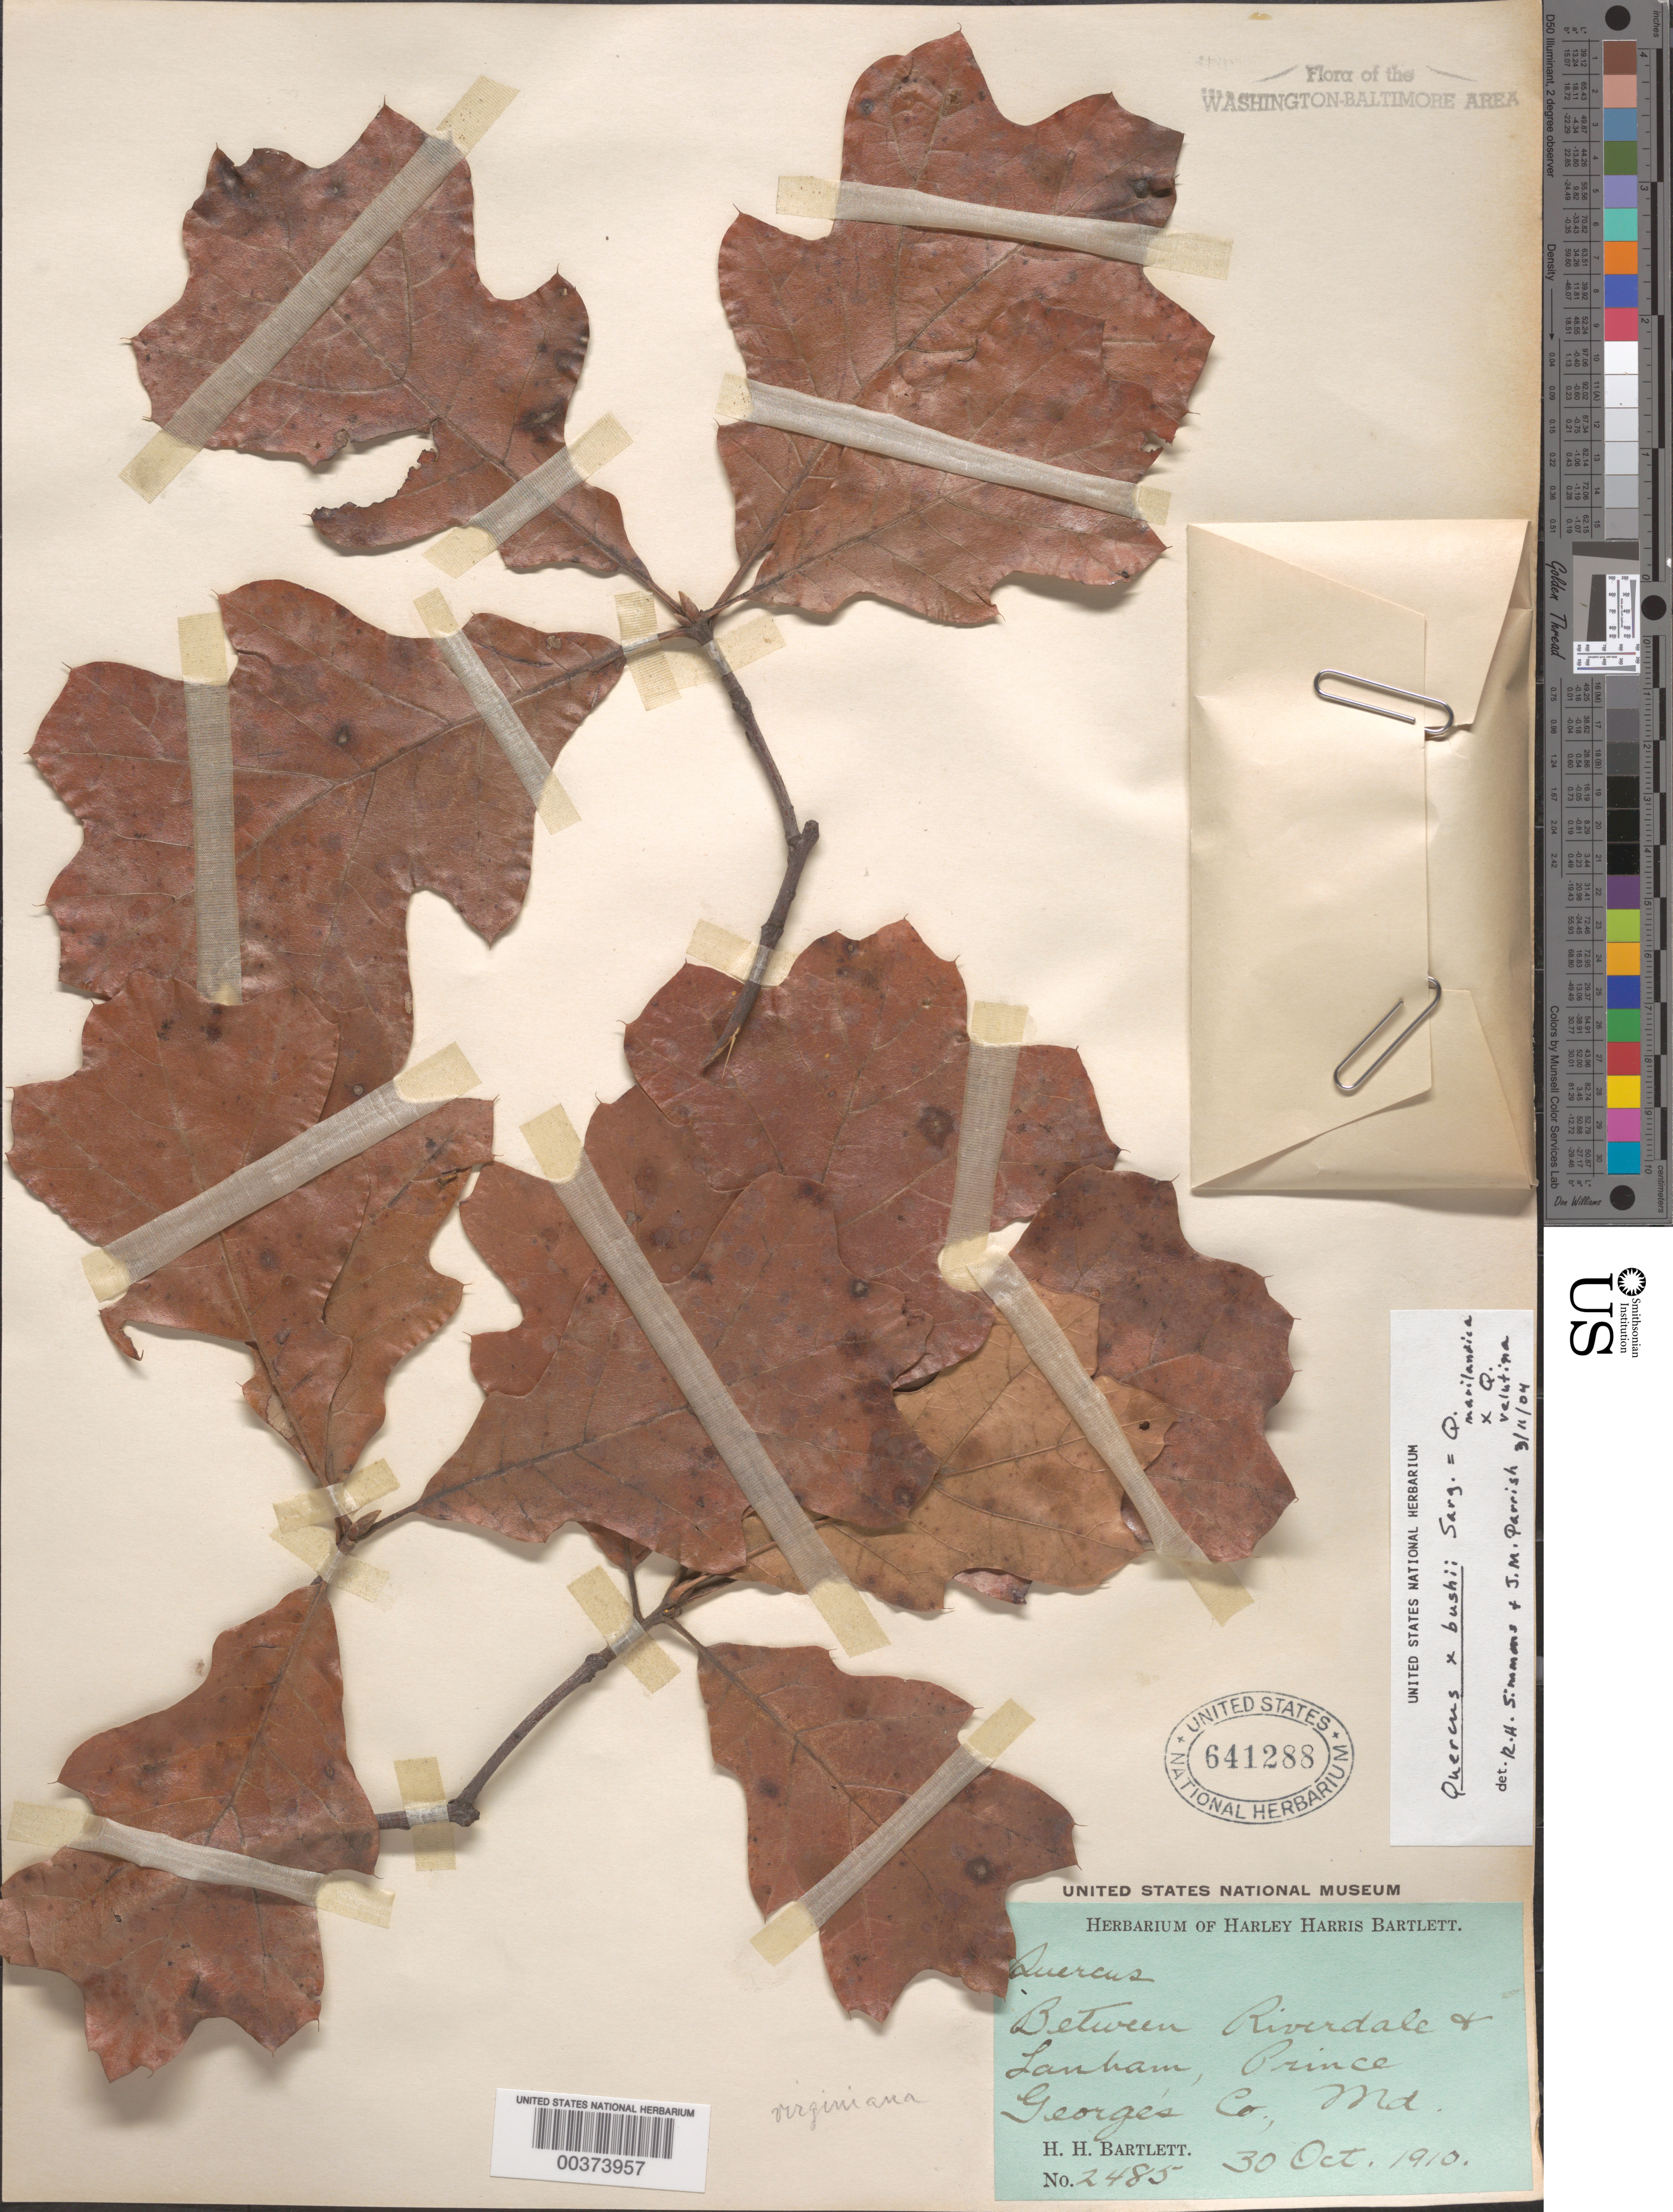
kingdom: Plantae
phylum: Tracheophyta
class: Magnoliopsida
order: Fagales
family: Fagaceae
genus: Quercus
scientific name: Quercus sp.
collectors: H. H. Bartlett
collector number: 2485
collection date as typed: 30 Oct 1910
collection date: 1910-10-30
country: United States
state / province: Maryland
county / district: Prince George's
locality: Between Riverdale and Lanham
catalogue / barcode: US 641288